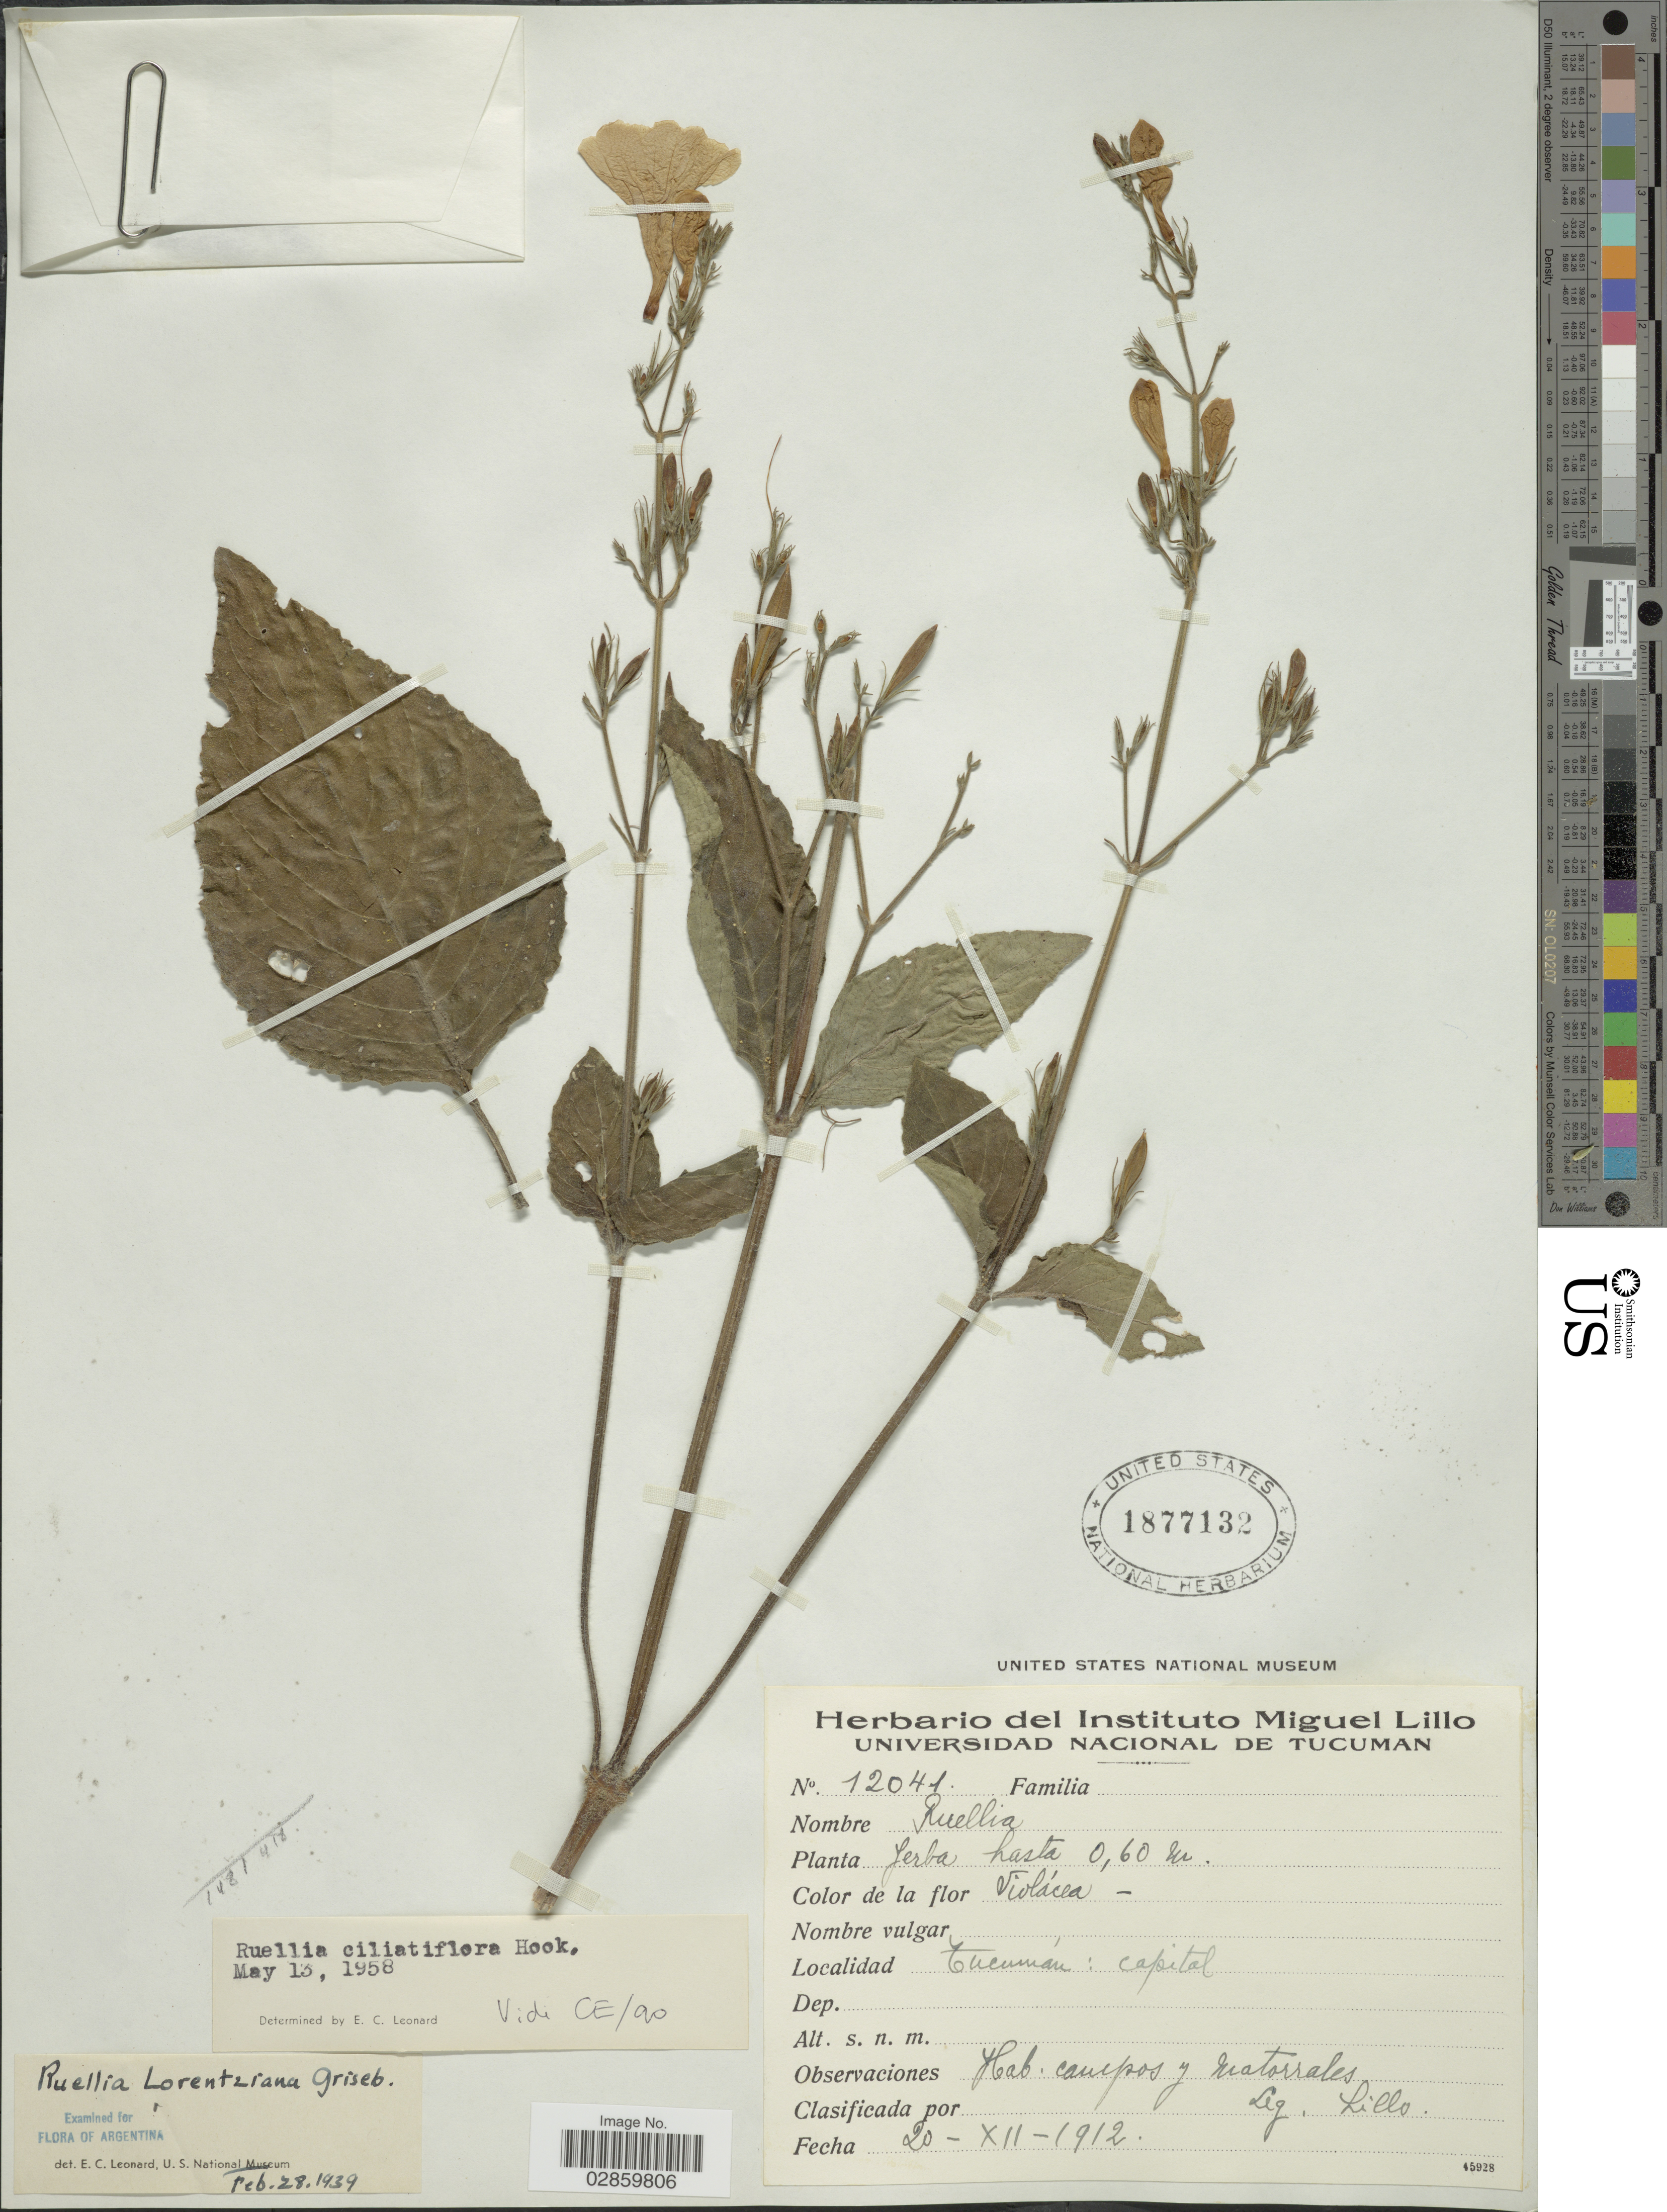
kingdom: Plantae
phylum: Tracheophyta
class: Magnoliopsida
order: Lamiales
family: Acanthaceae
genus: Ruellia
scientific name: Ruellia ciliatiflora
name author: Hook.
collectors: M. Lillo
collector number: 12041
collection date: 1912-12-20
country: Argentina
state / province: Tucuman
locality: Capital.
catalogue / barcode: US 1877132